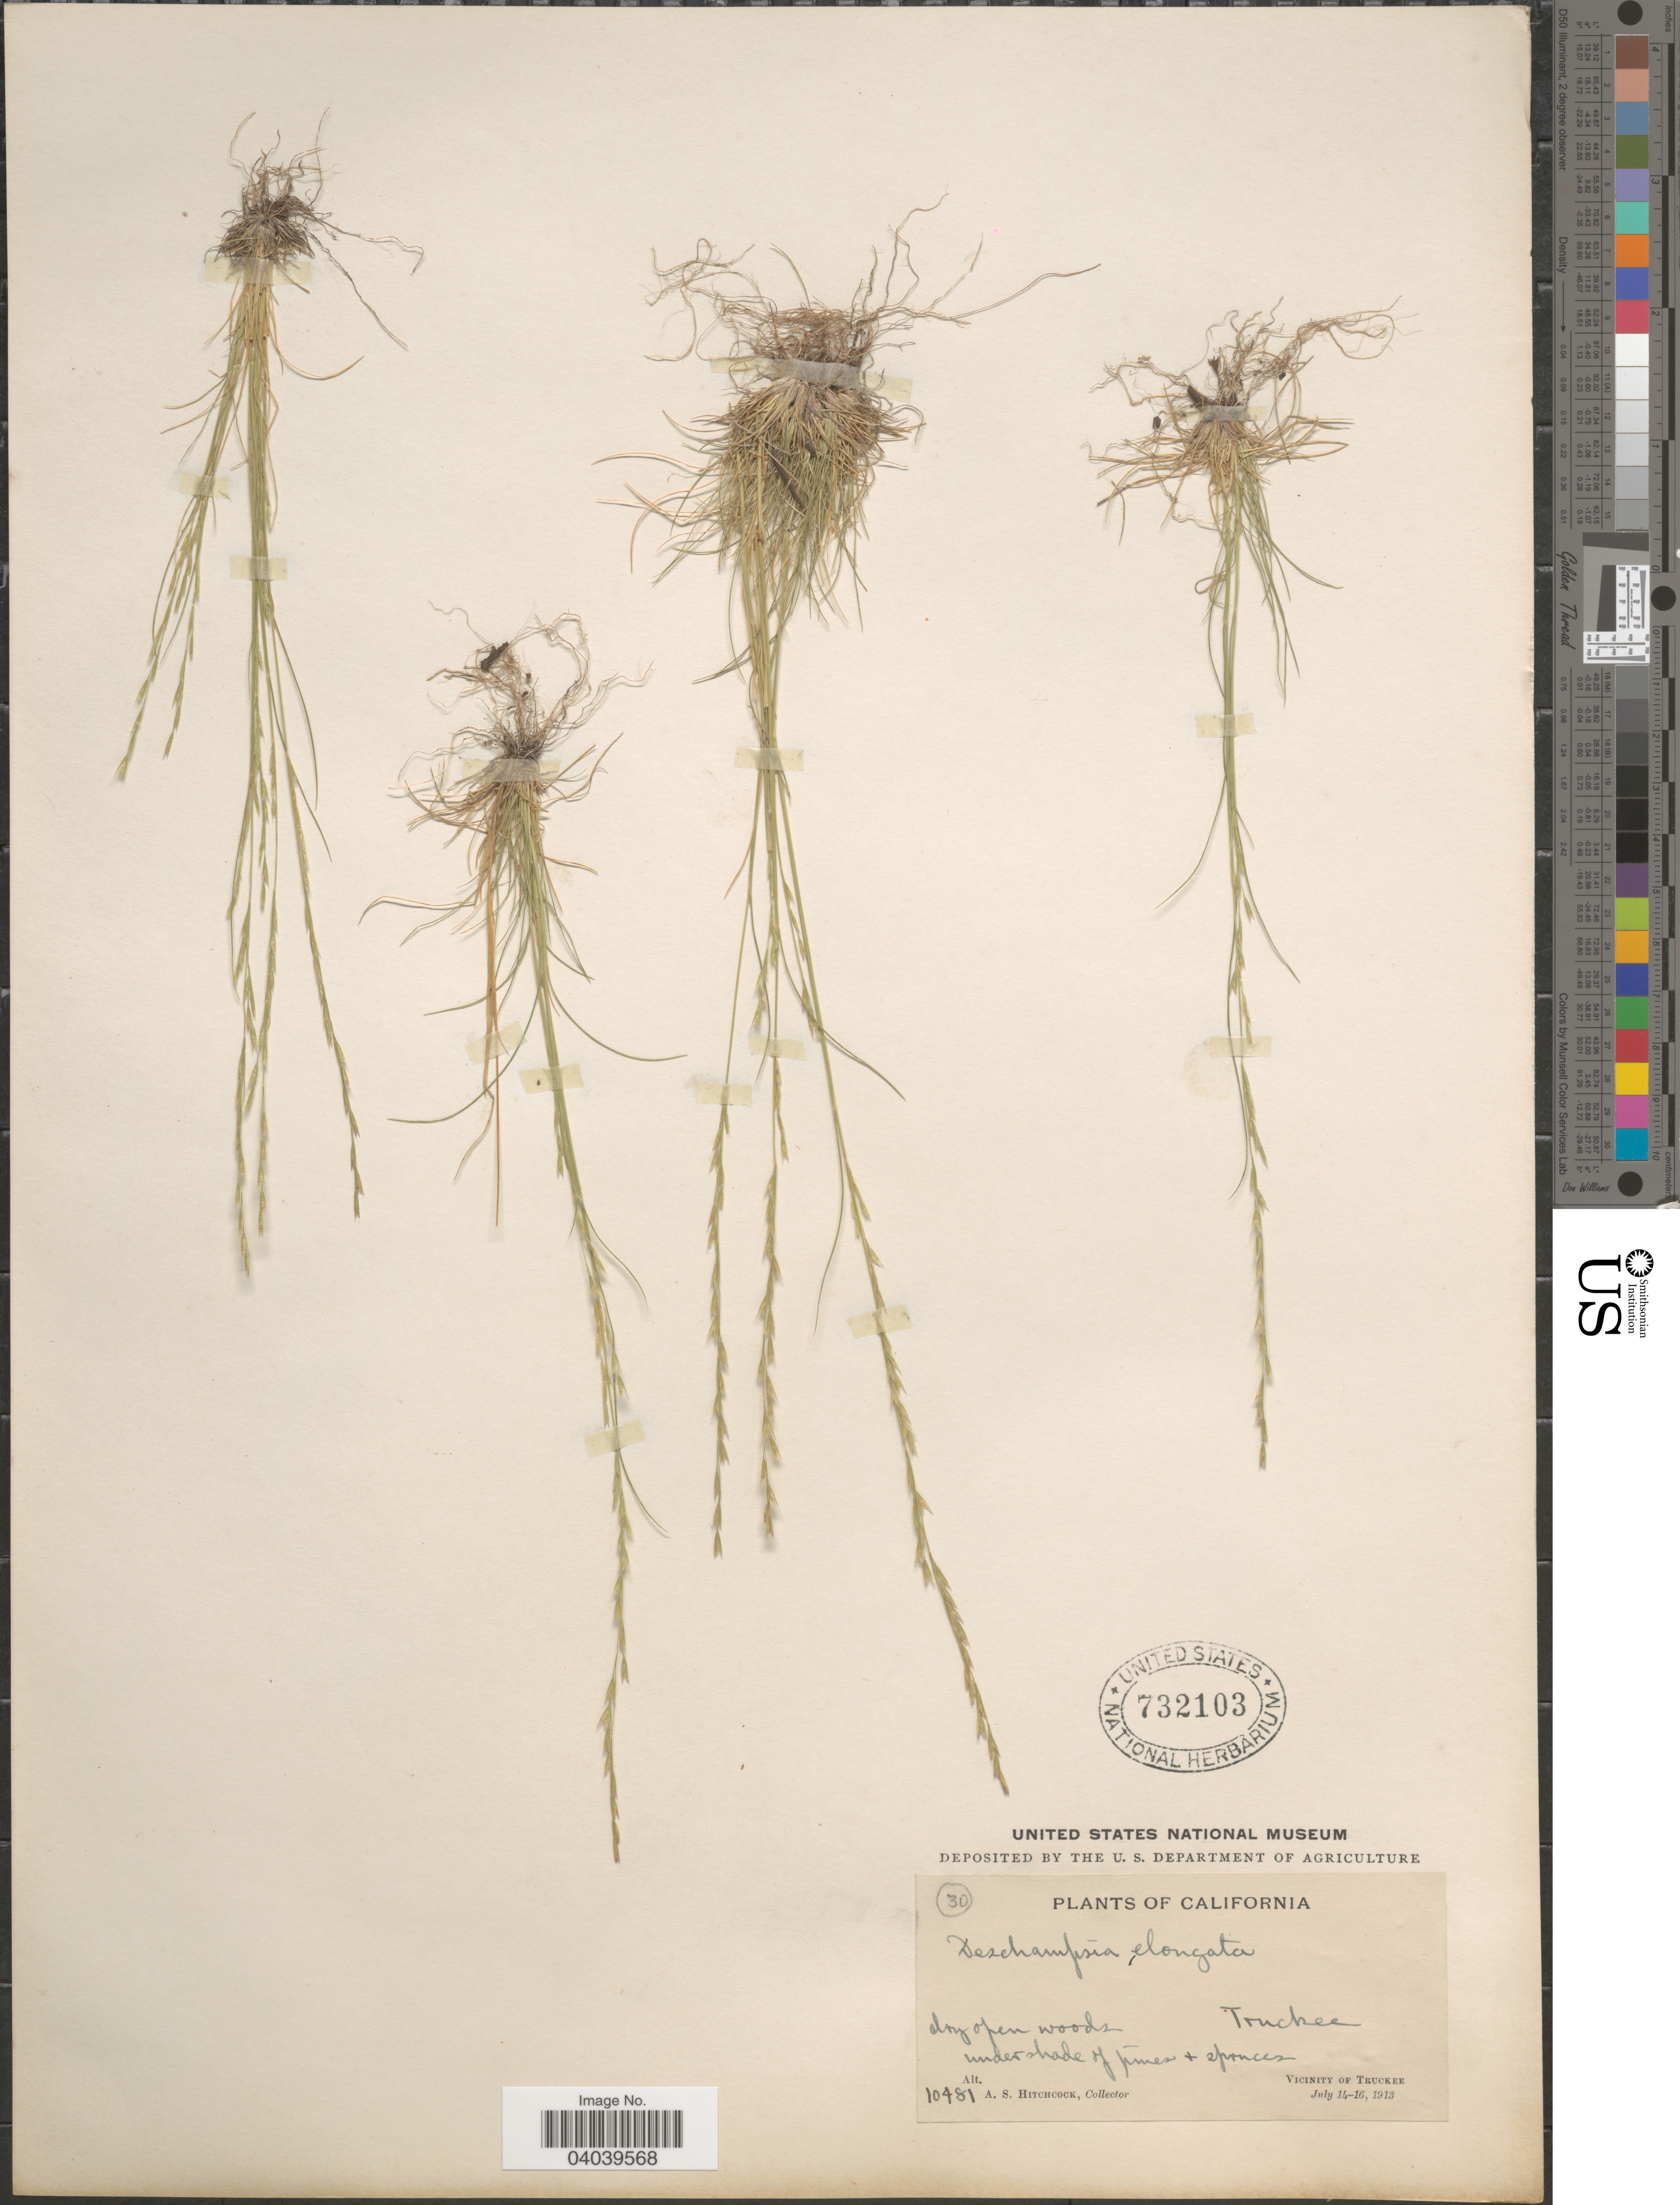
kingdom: Plantae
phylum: Tracheophyta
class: Liliopsida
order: Poales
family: Poaceae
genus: Deschampsia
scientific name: Deschampsia elongata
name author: (Hook.) Munro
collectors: A. S. Hitchcock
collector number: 10481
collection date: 1913-07-14/1913-07-16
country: United States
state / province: California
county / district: Nevada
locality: Truckee. Vicinity of Truckee.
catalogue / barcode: US 732103